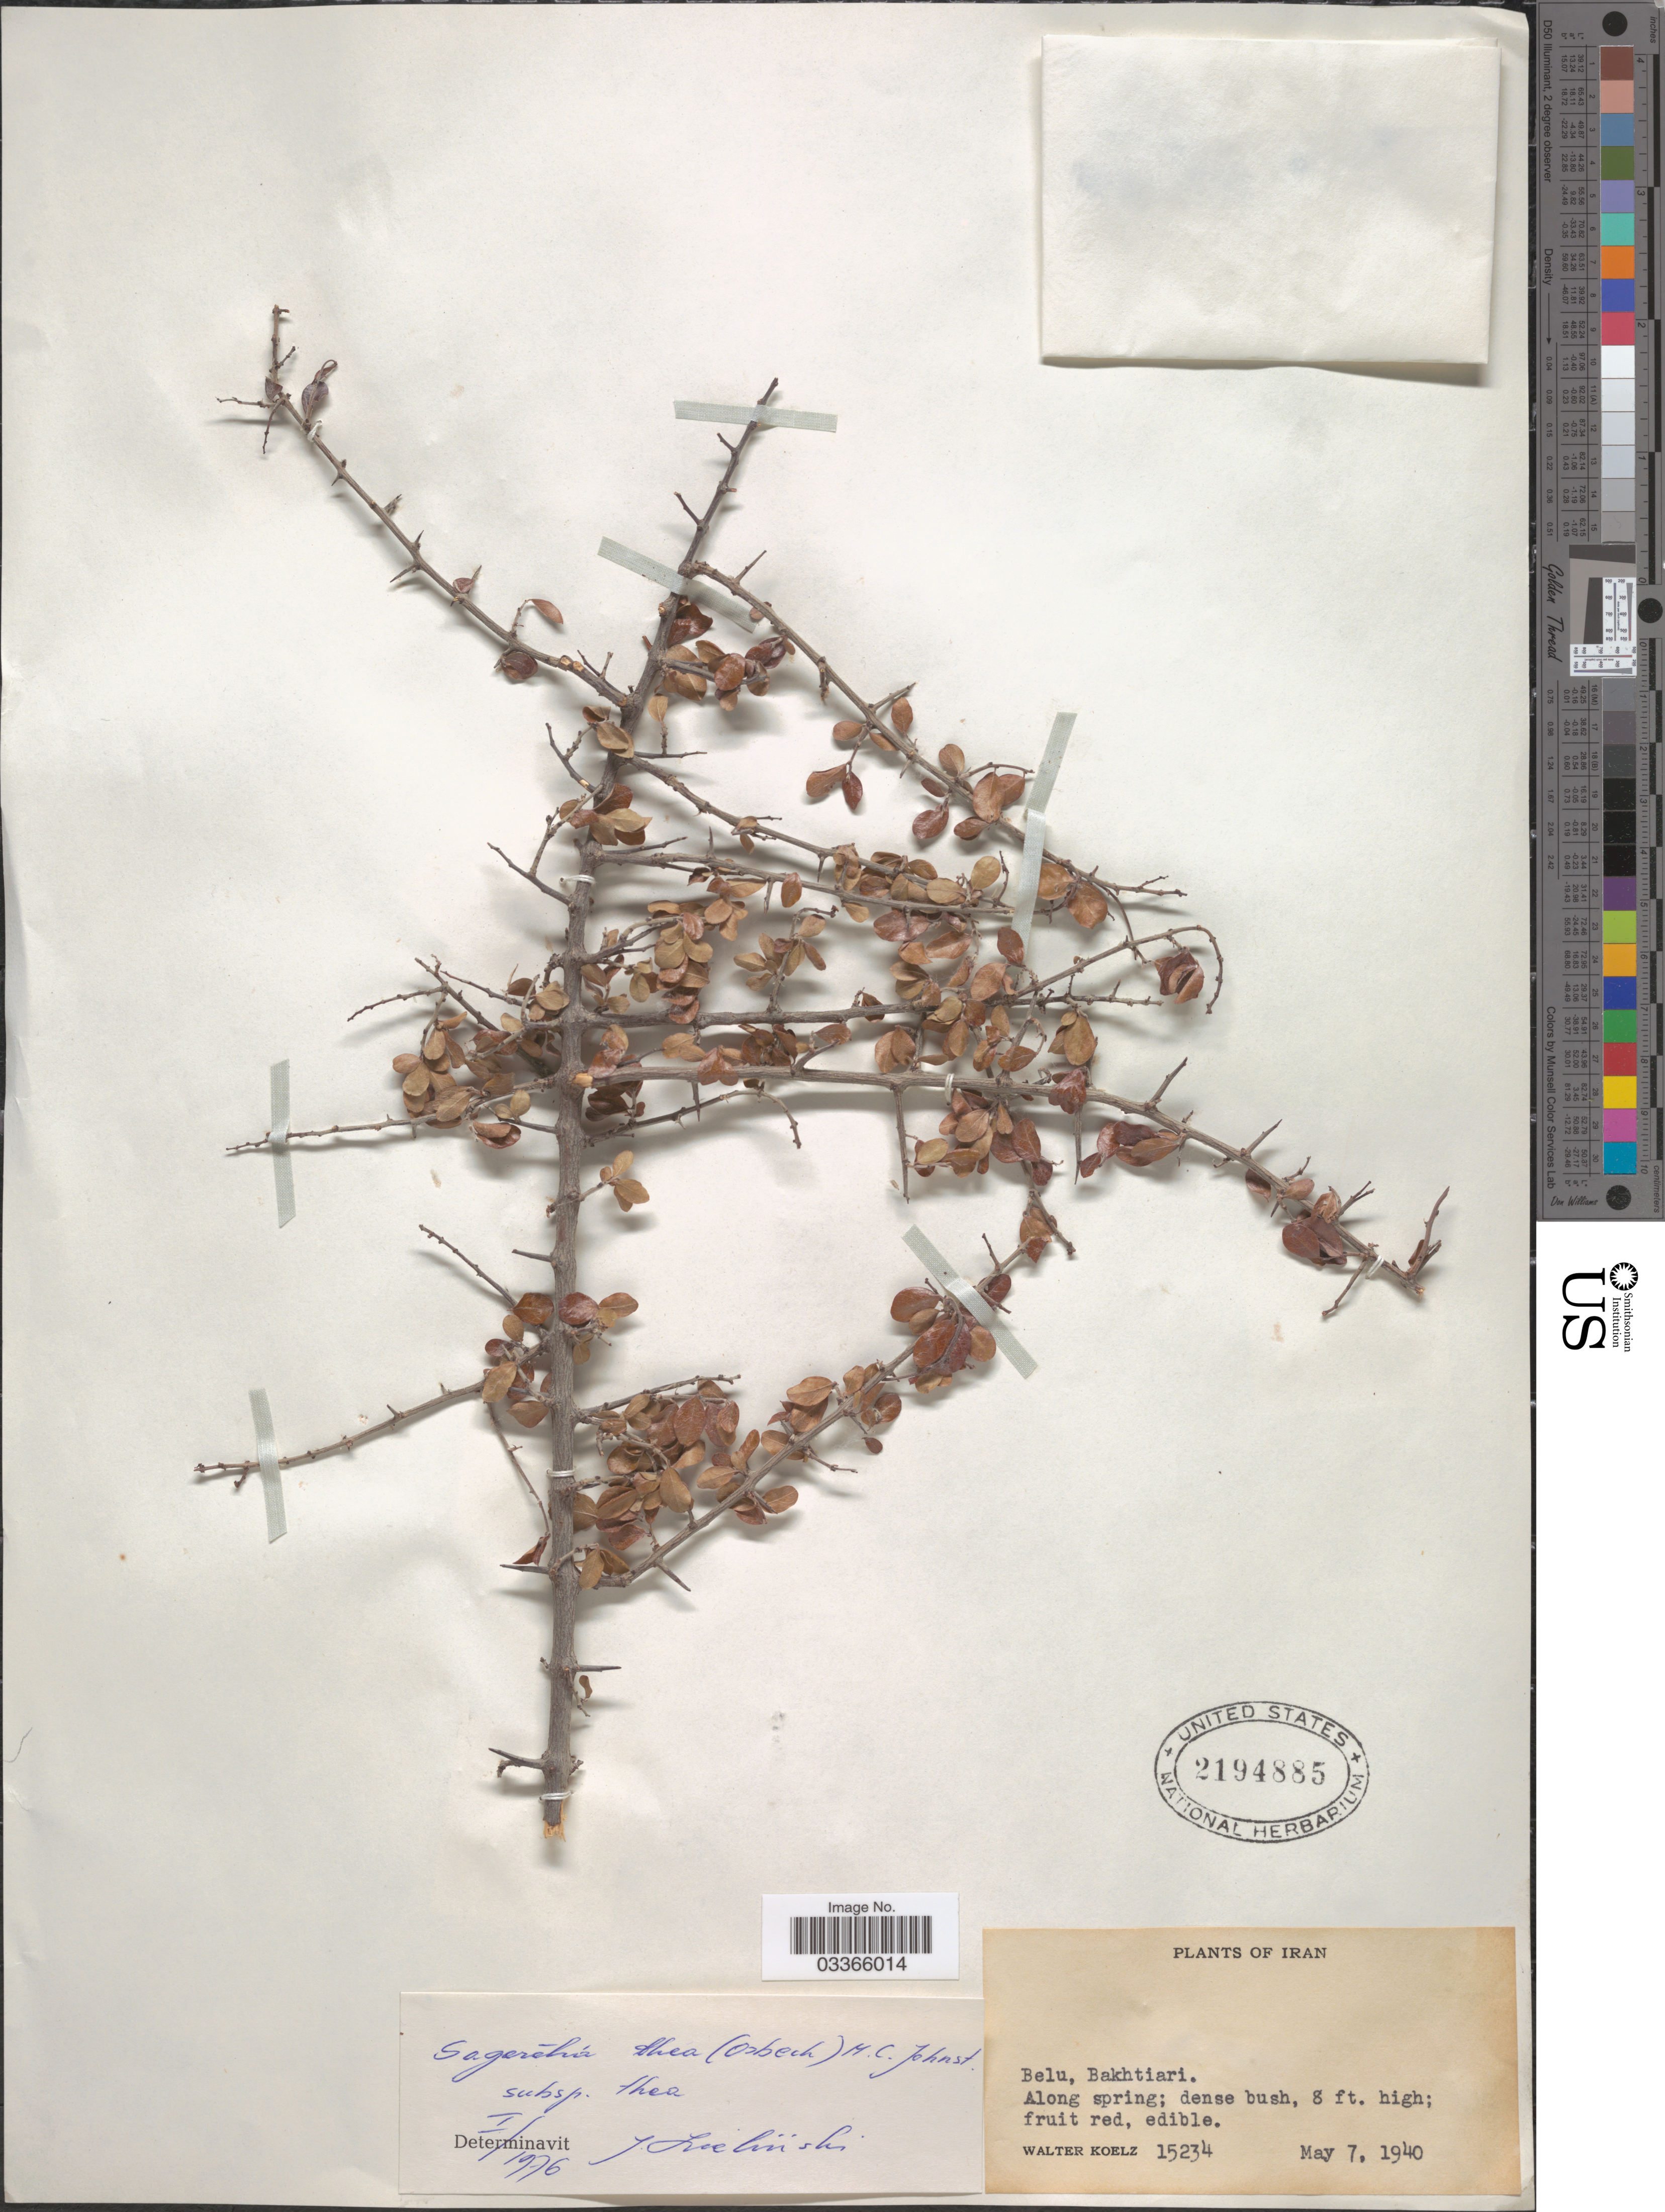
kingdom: Plantae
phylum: Tracheophyta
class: Magnoliopsida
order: Rosales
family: Rhamnaceae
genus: Sageretia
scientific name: Sageretia thea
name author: (Osbeck) M.C. Johnst.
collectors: W. N. Koelz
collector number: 15234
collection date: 1940-05-07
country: Iran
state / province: Chahar Mahaal and Bakhtiari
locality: Belu, Bakhtiari.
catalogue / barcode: US 2194885